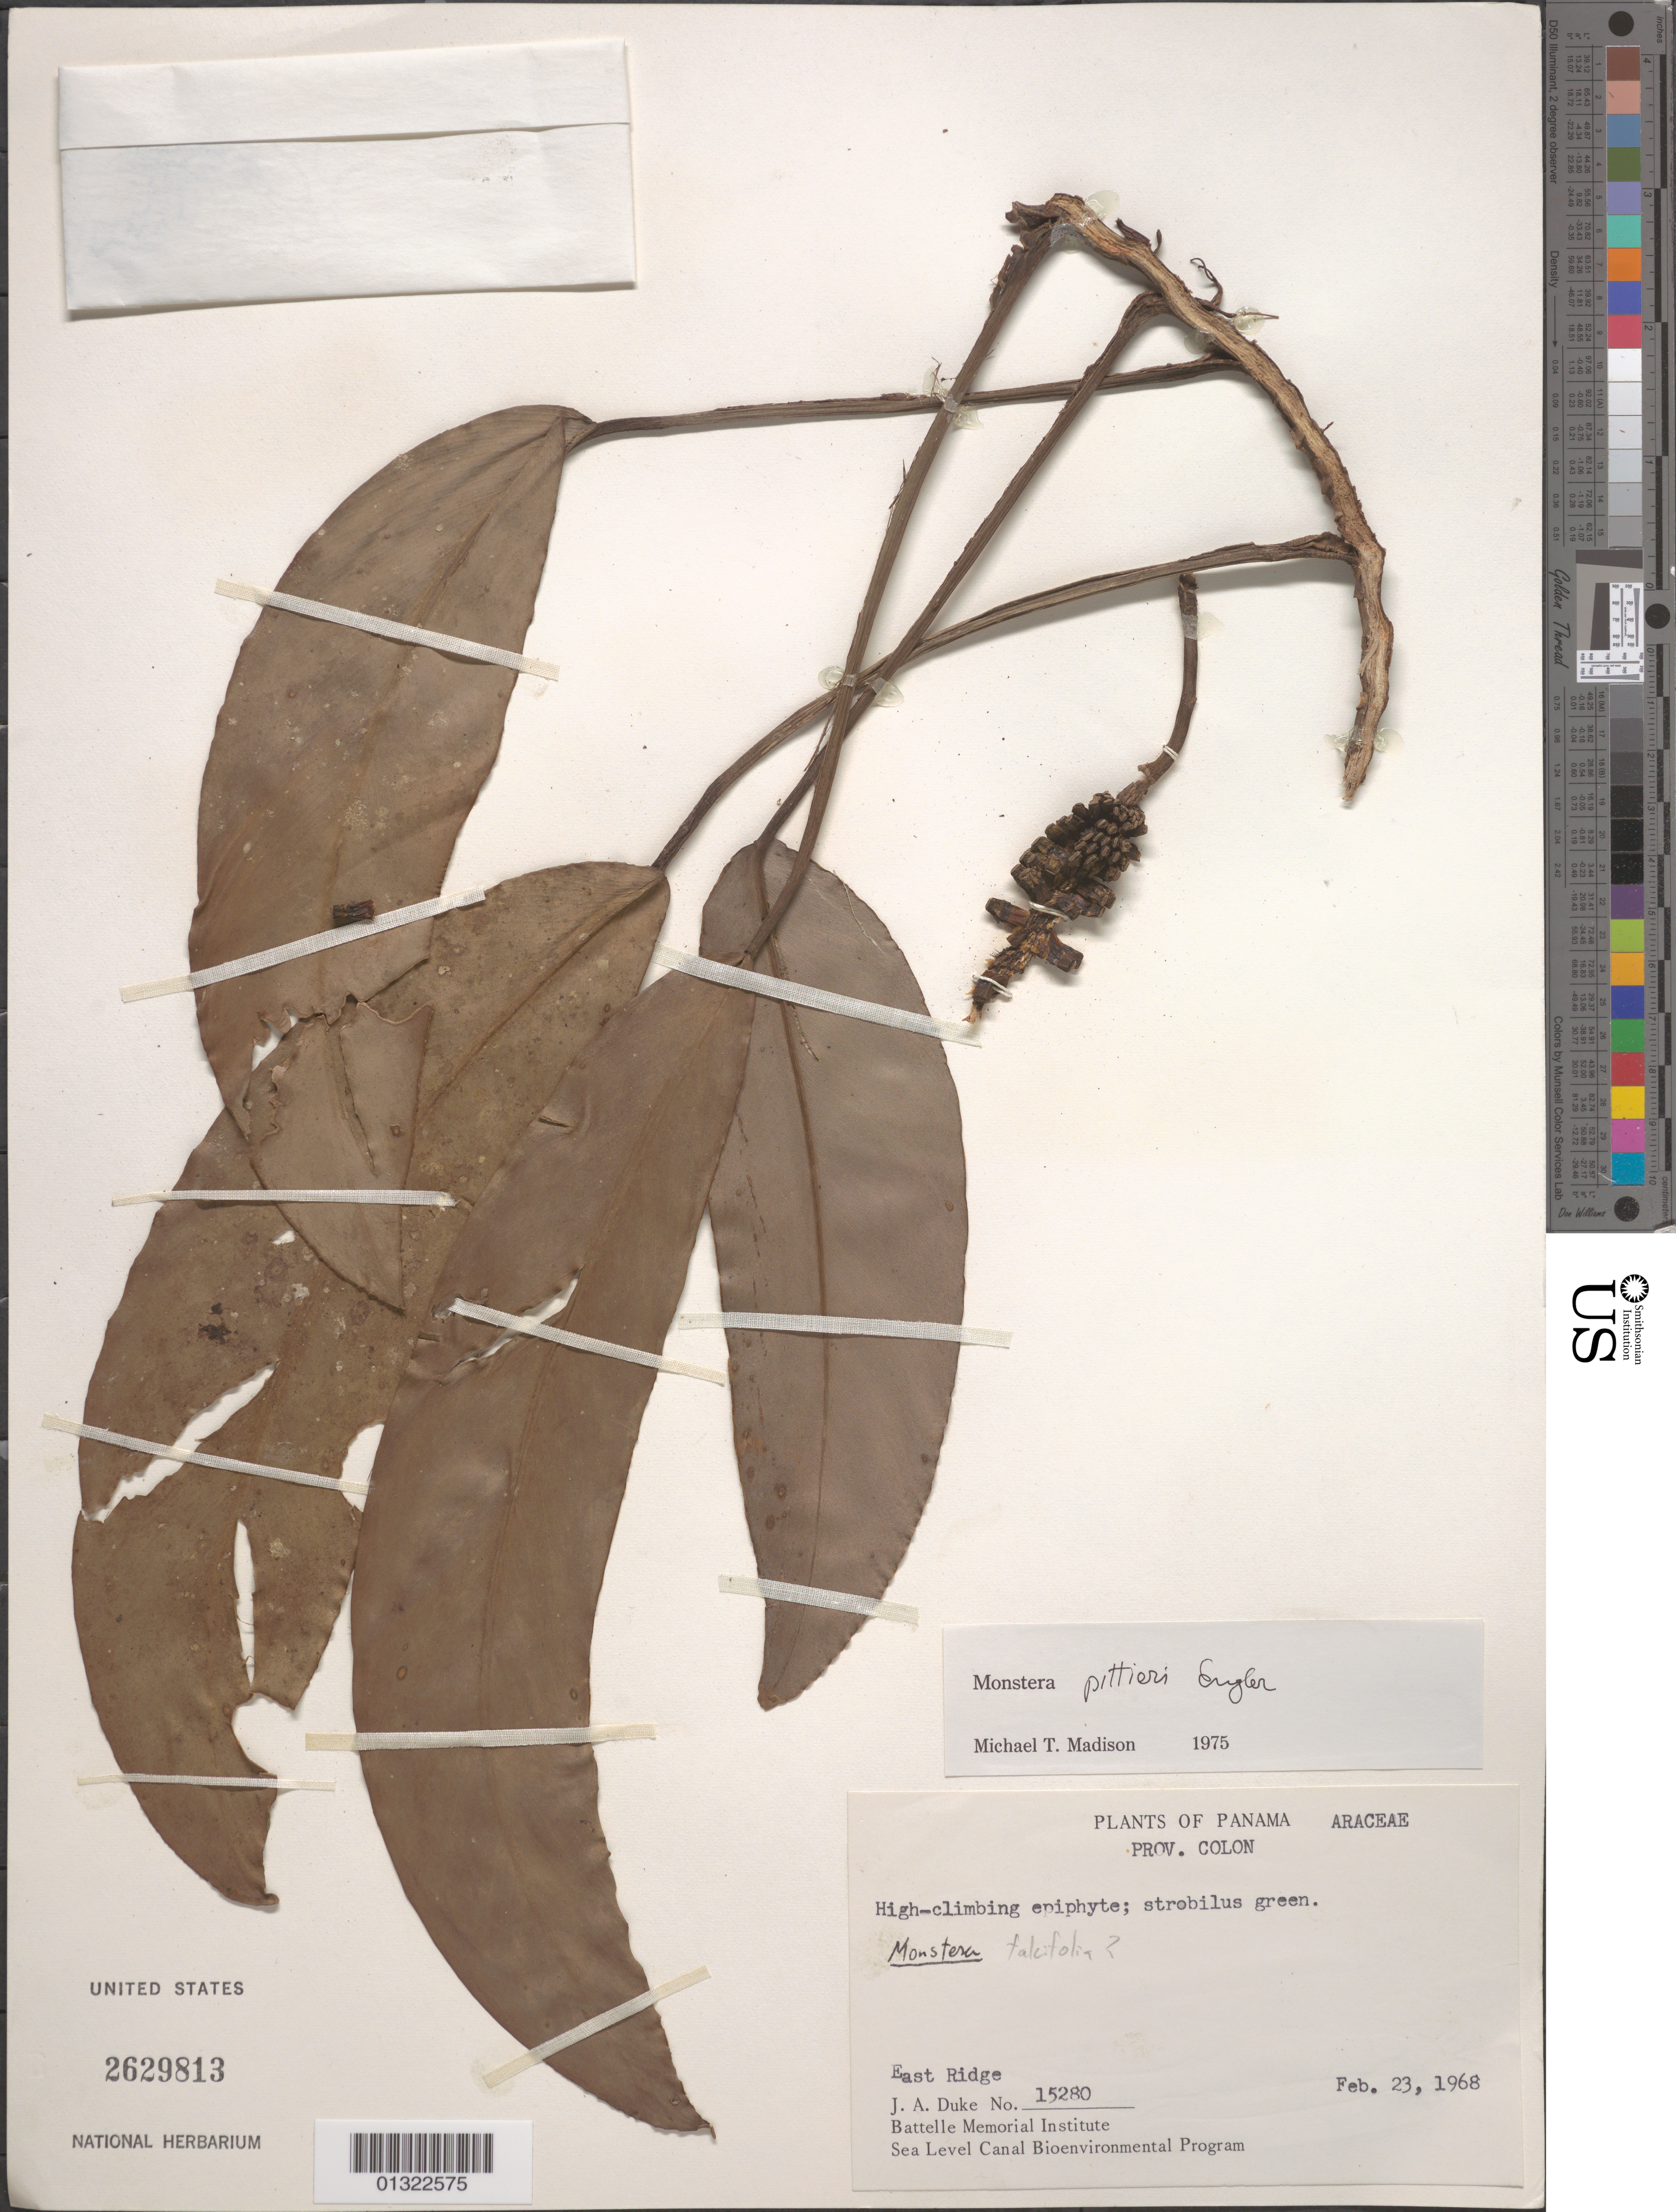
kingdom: Plantae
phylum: Tracheophyta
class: Liliopsida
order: Alismatales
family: Araceae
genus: Monstera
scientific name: Monstera pittieri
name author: Engl.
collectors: J. A. Duke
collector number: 15280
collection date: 1968-02-23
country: Panama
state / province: Colón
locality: East Ridge.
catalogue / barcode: US 2629813